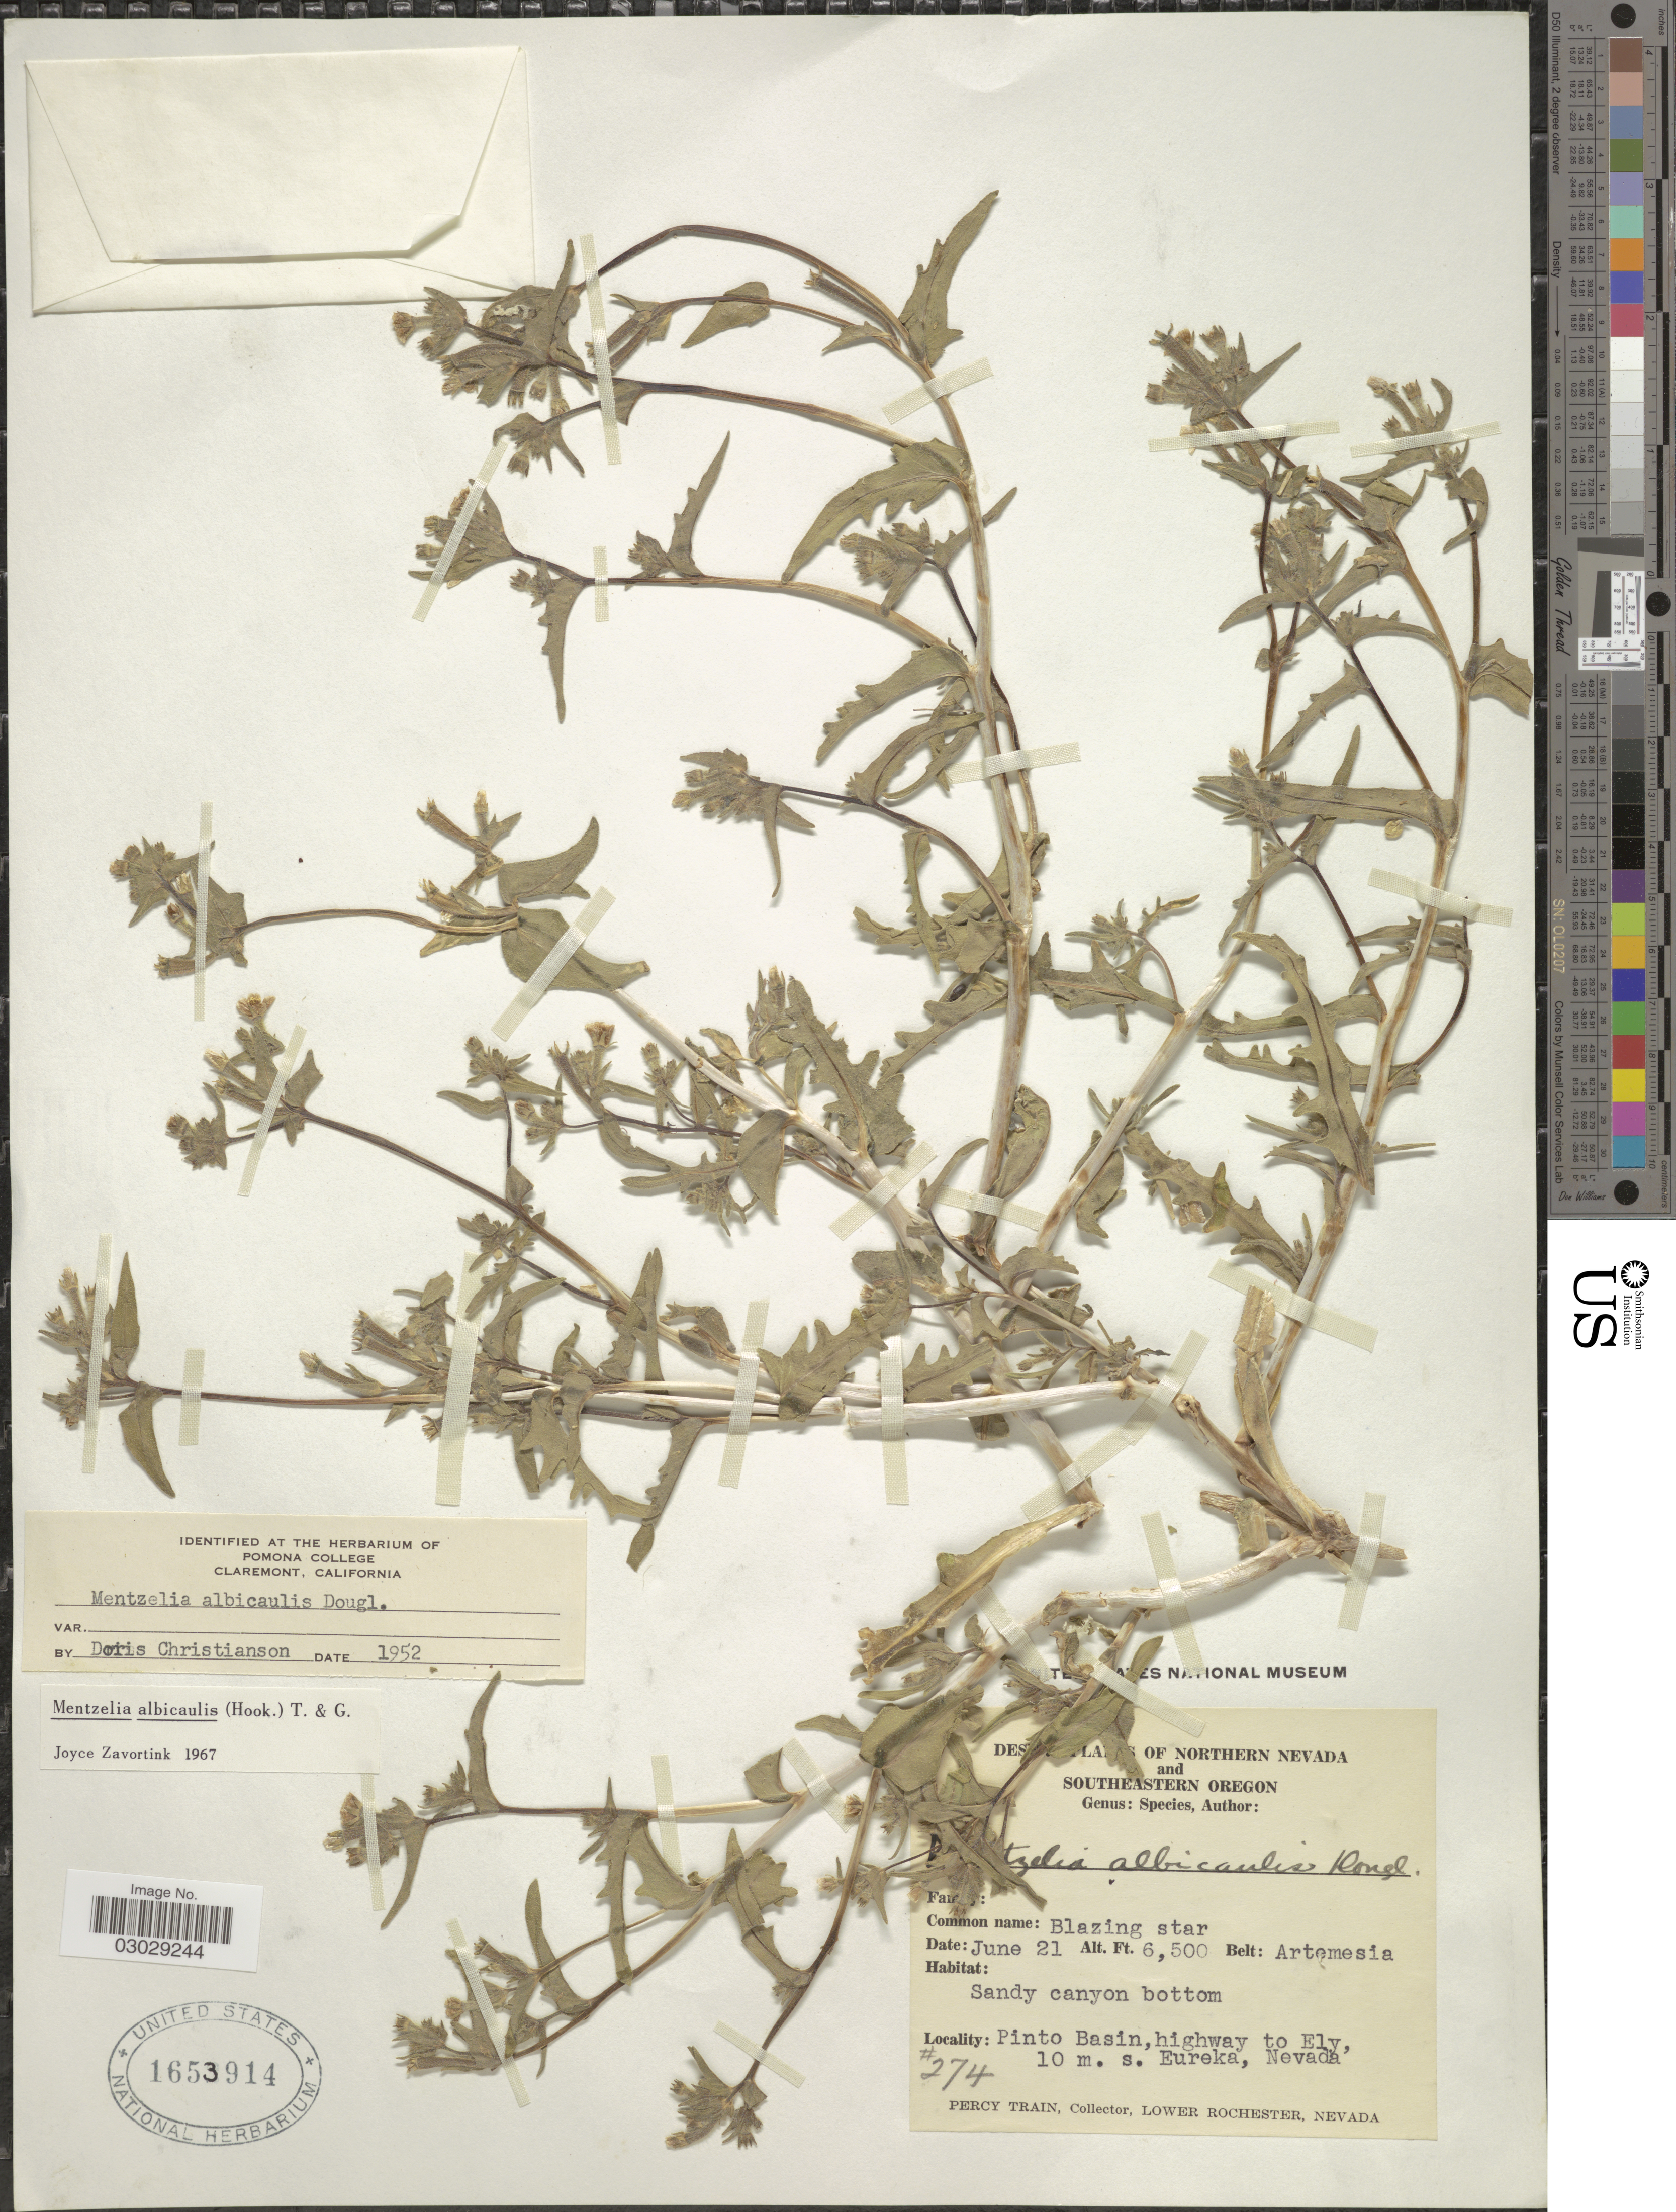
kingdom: Plantae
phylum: Tracheophyta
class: Magnoliopsida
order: Cornales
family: Loasaceae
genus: Mentzelia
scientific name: Mentzelia albicaulis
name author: (Douglas ex Hook.) Douglas ex Torr. & A. Gray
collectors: P. Train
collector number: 274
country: United States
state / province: Nevada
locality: Pinto Basin, highway to Ely, 10 m. s. Eureka.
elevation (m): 1981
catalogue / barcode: US 1653914